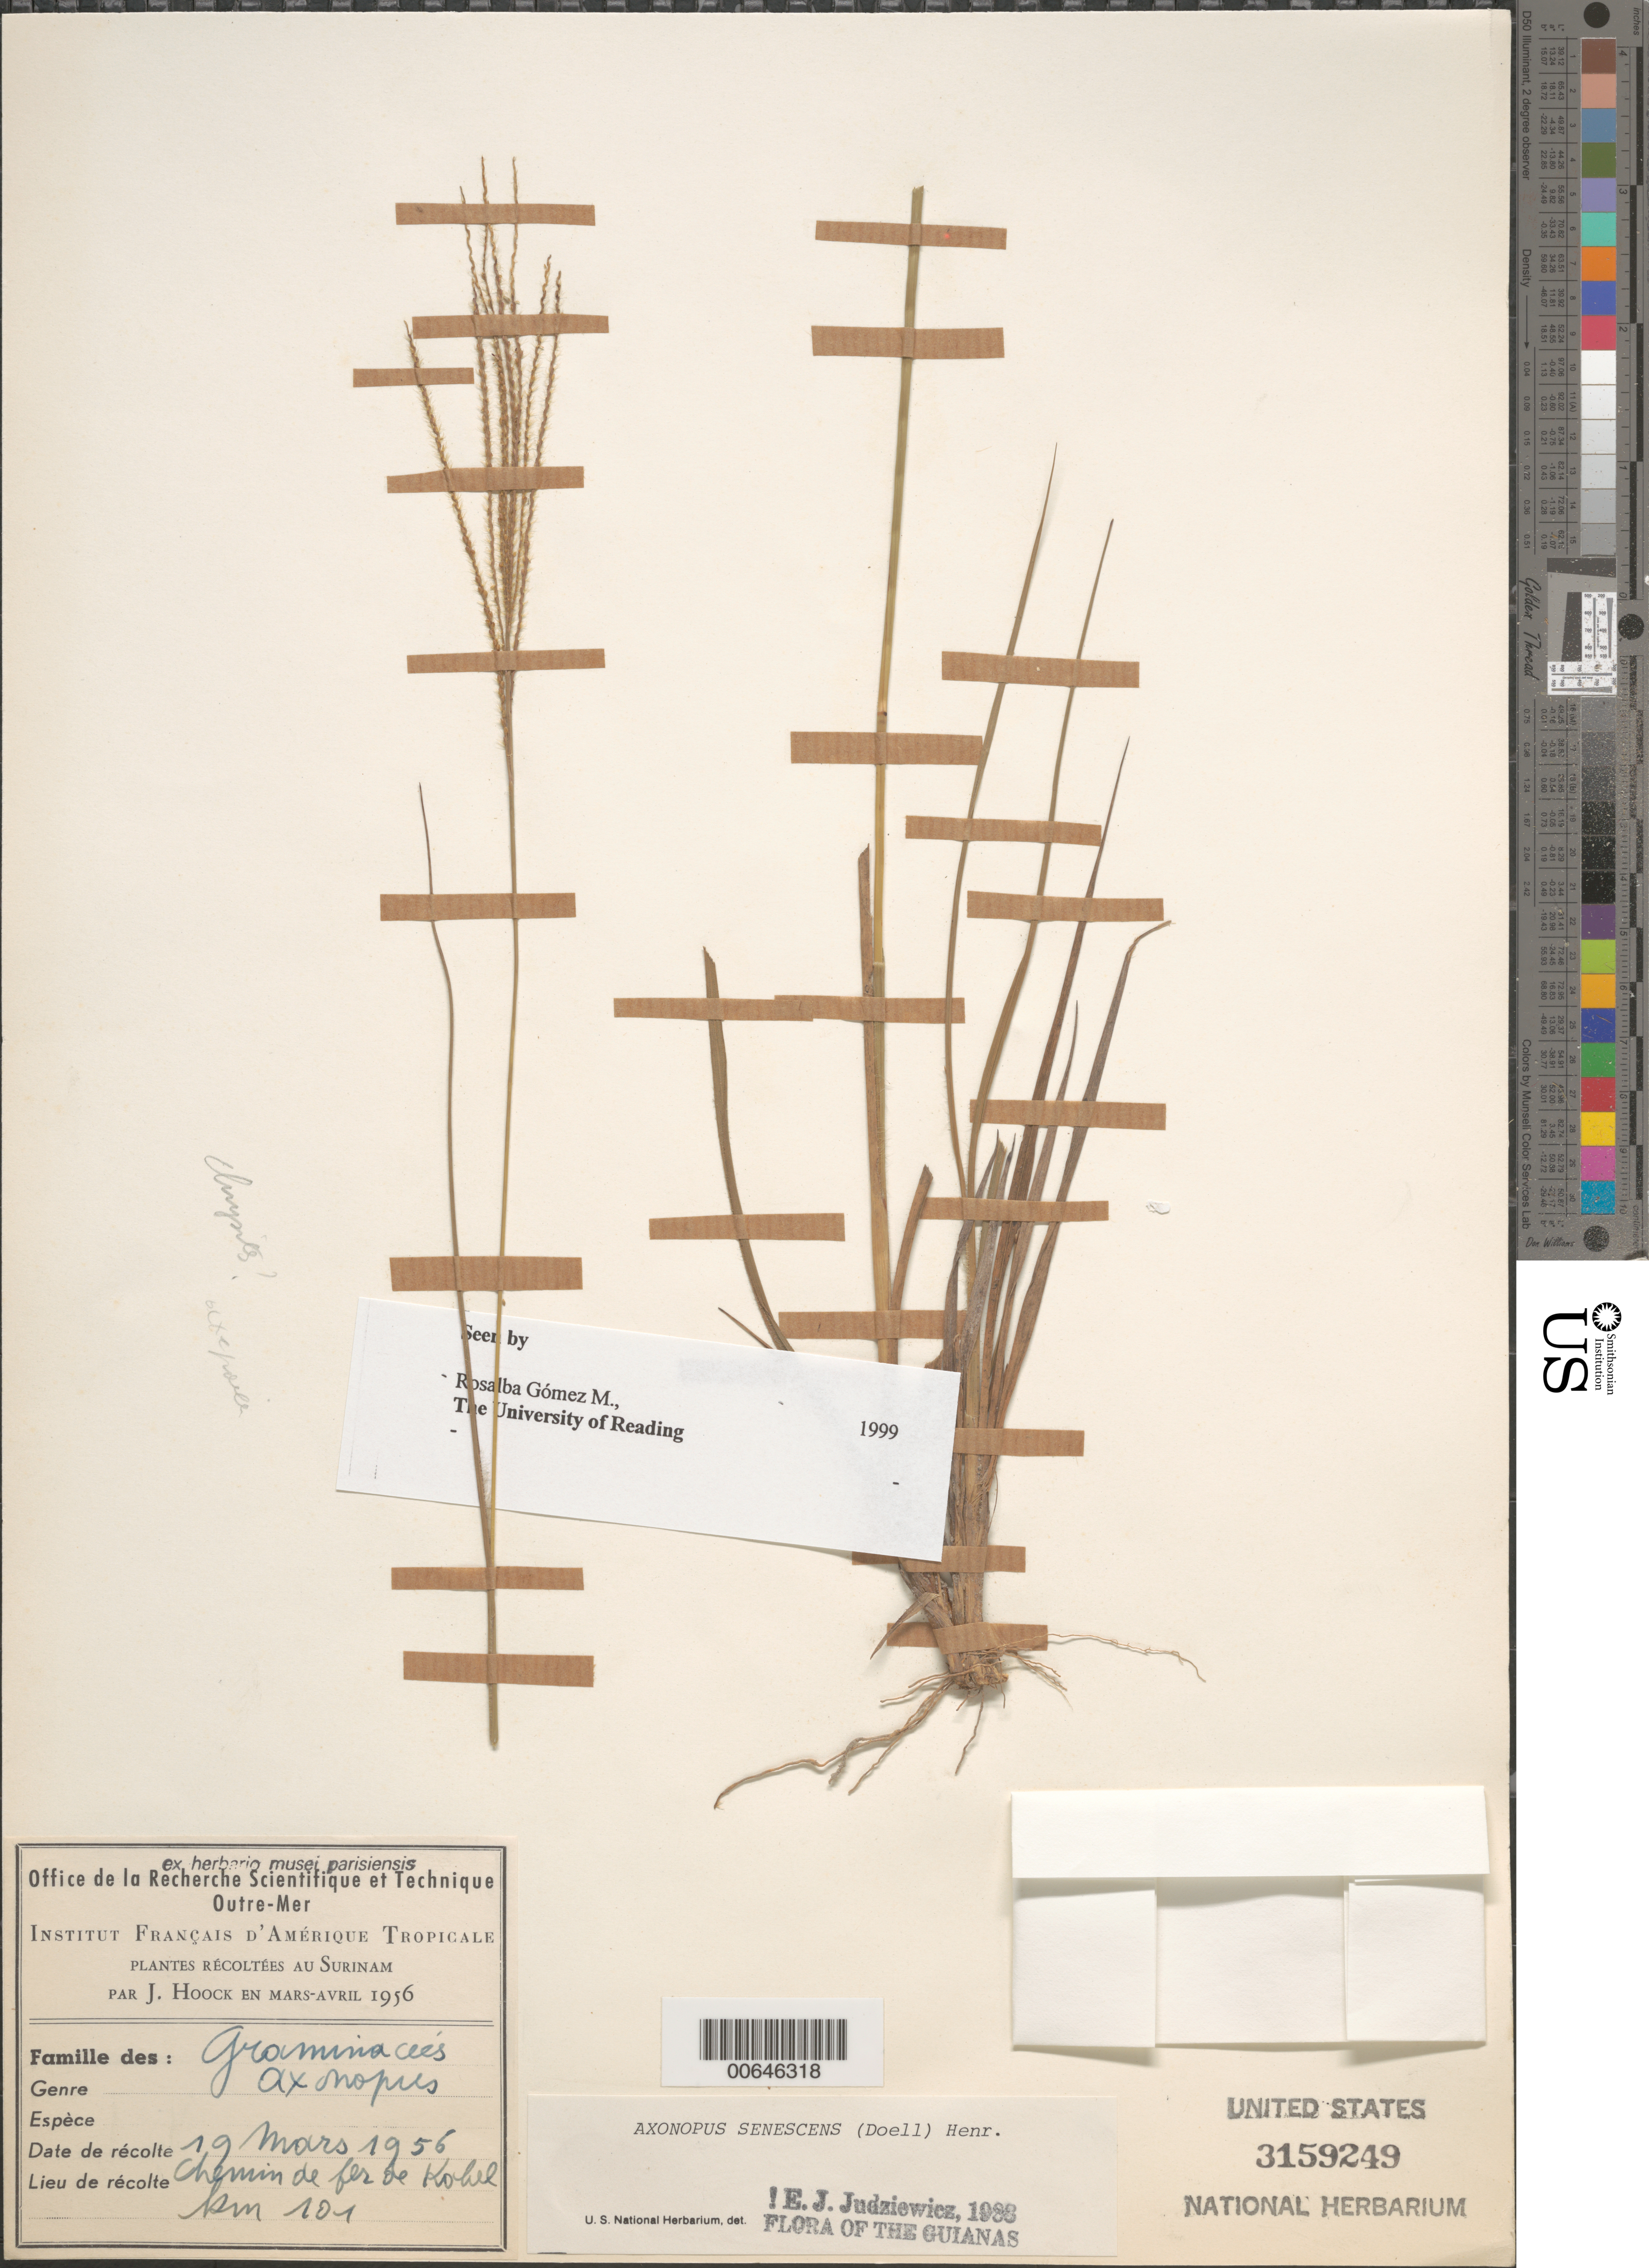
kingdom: Plantae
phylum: Tracheophyta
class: Liliopsida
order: Poales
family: Poaceae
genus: Axonopus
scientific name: Axonopus senescens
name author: (Döll) Henr.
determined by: Rosalba Gomez, M.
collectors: J. Hoock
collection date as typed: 19-Mar-56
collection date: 1956-03-19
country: Suriname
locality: Chemin de fer de Kabel, km 101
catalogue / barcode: US 3159249